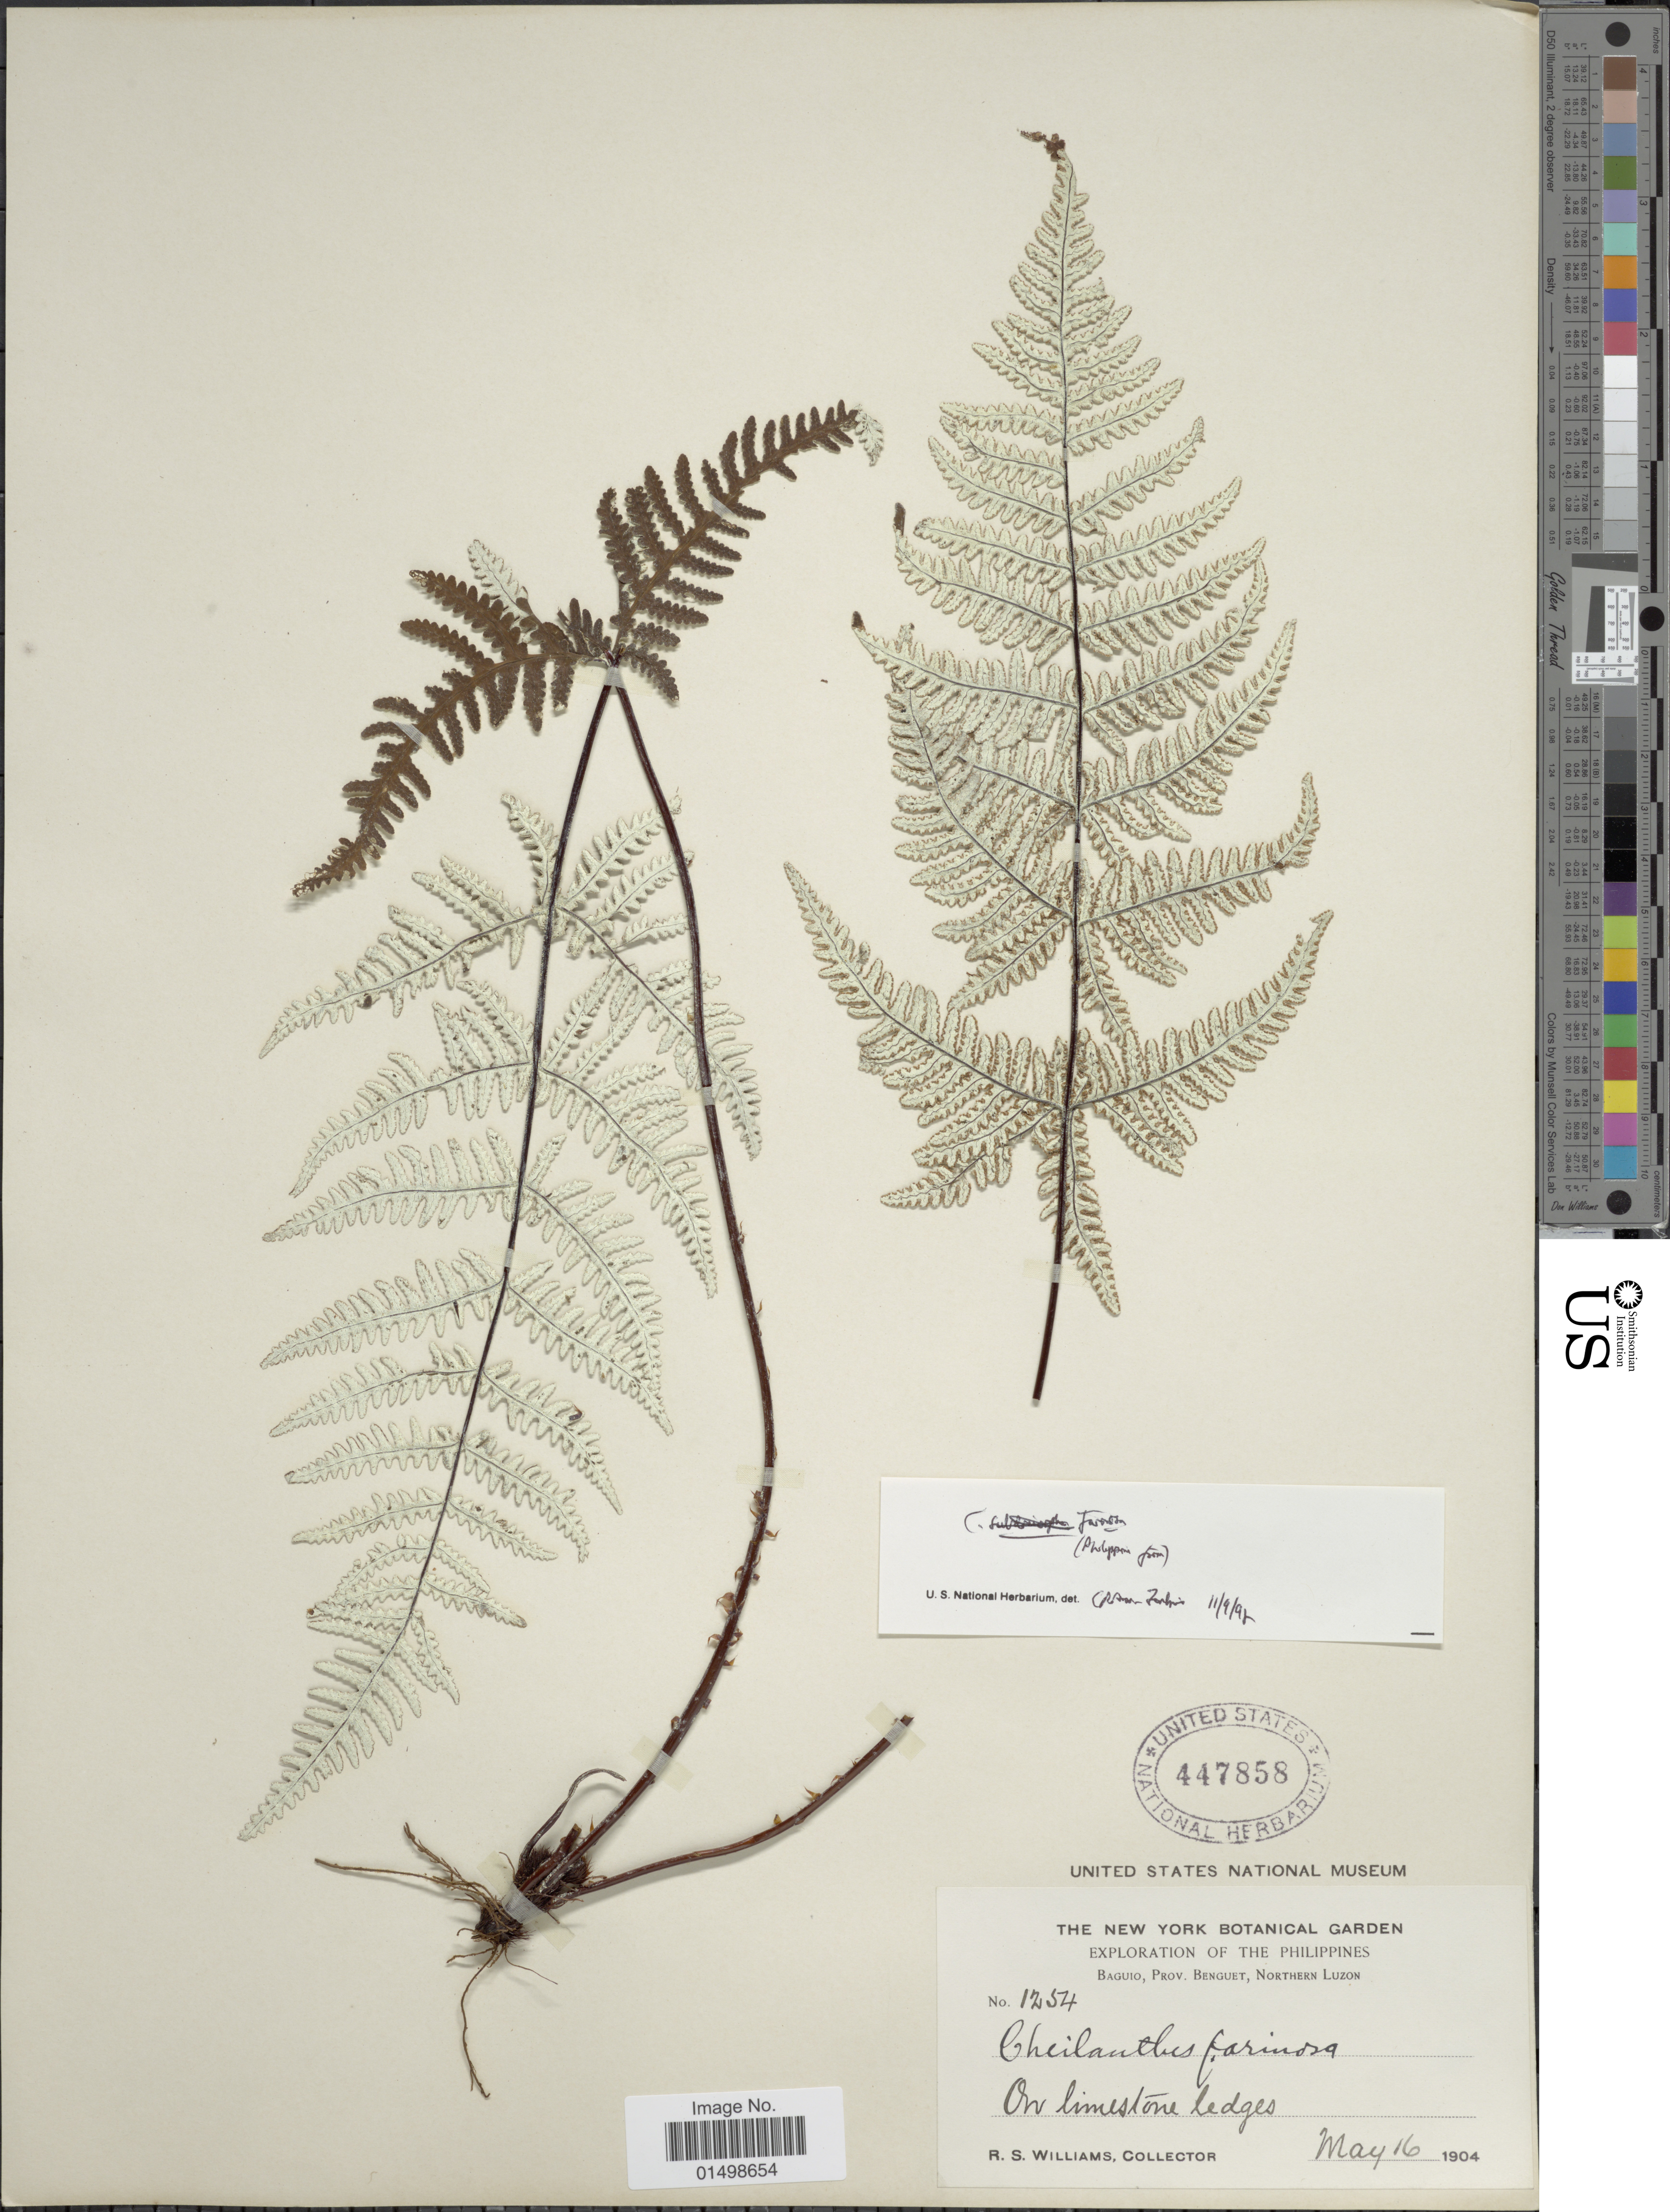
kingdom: Plantae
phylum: Tracheophyta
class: Polypodiopsida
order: Polypodiales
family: Pteridaceae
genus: Aleuritopteris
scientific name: Aleuritopteris farinosa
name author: (Forssk.) Fée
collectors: R. S. Williams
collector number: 1254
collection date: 1904-05-16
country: Philippines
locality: Baguio, Prov. Benguet, Northern Luzon.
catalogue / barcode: US 447858